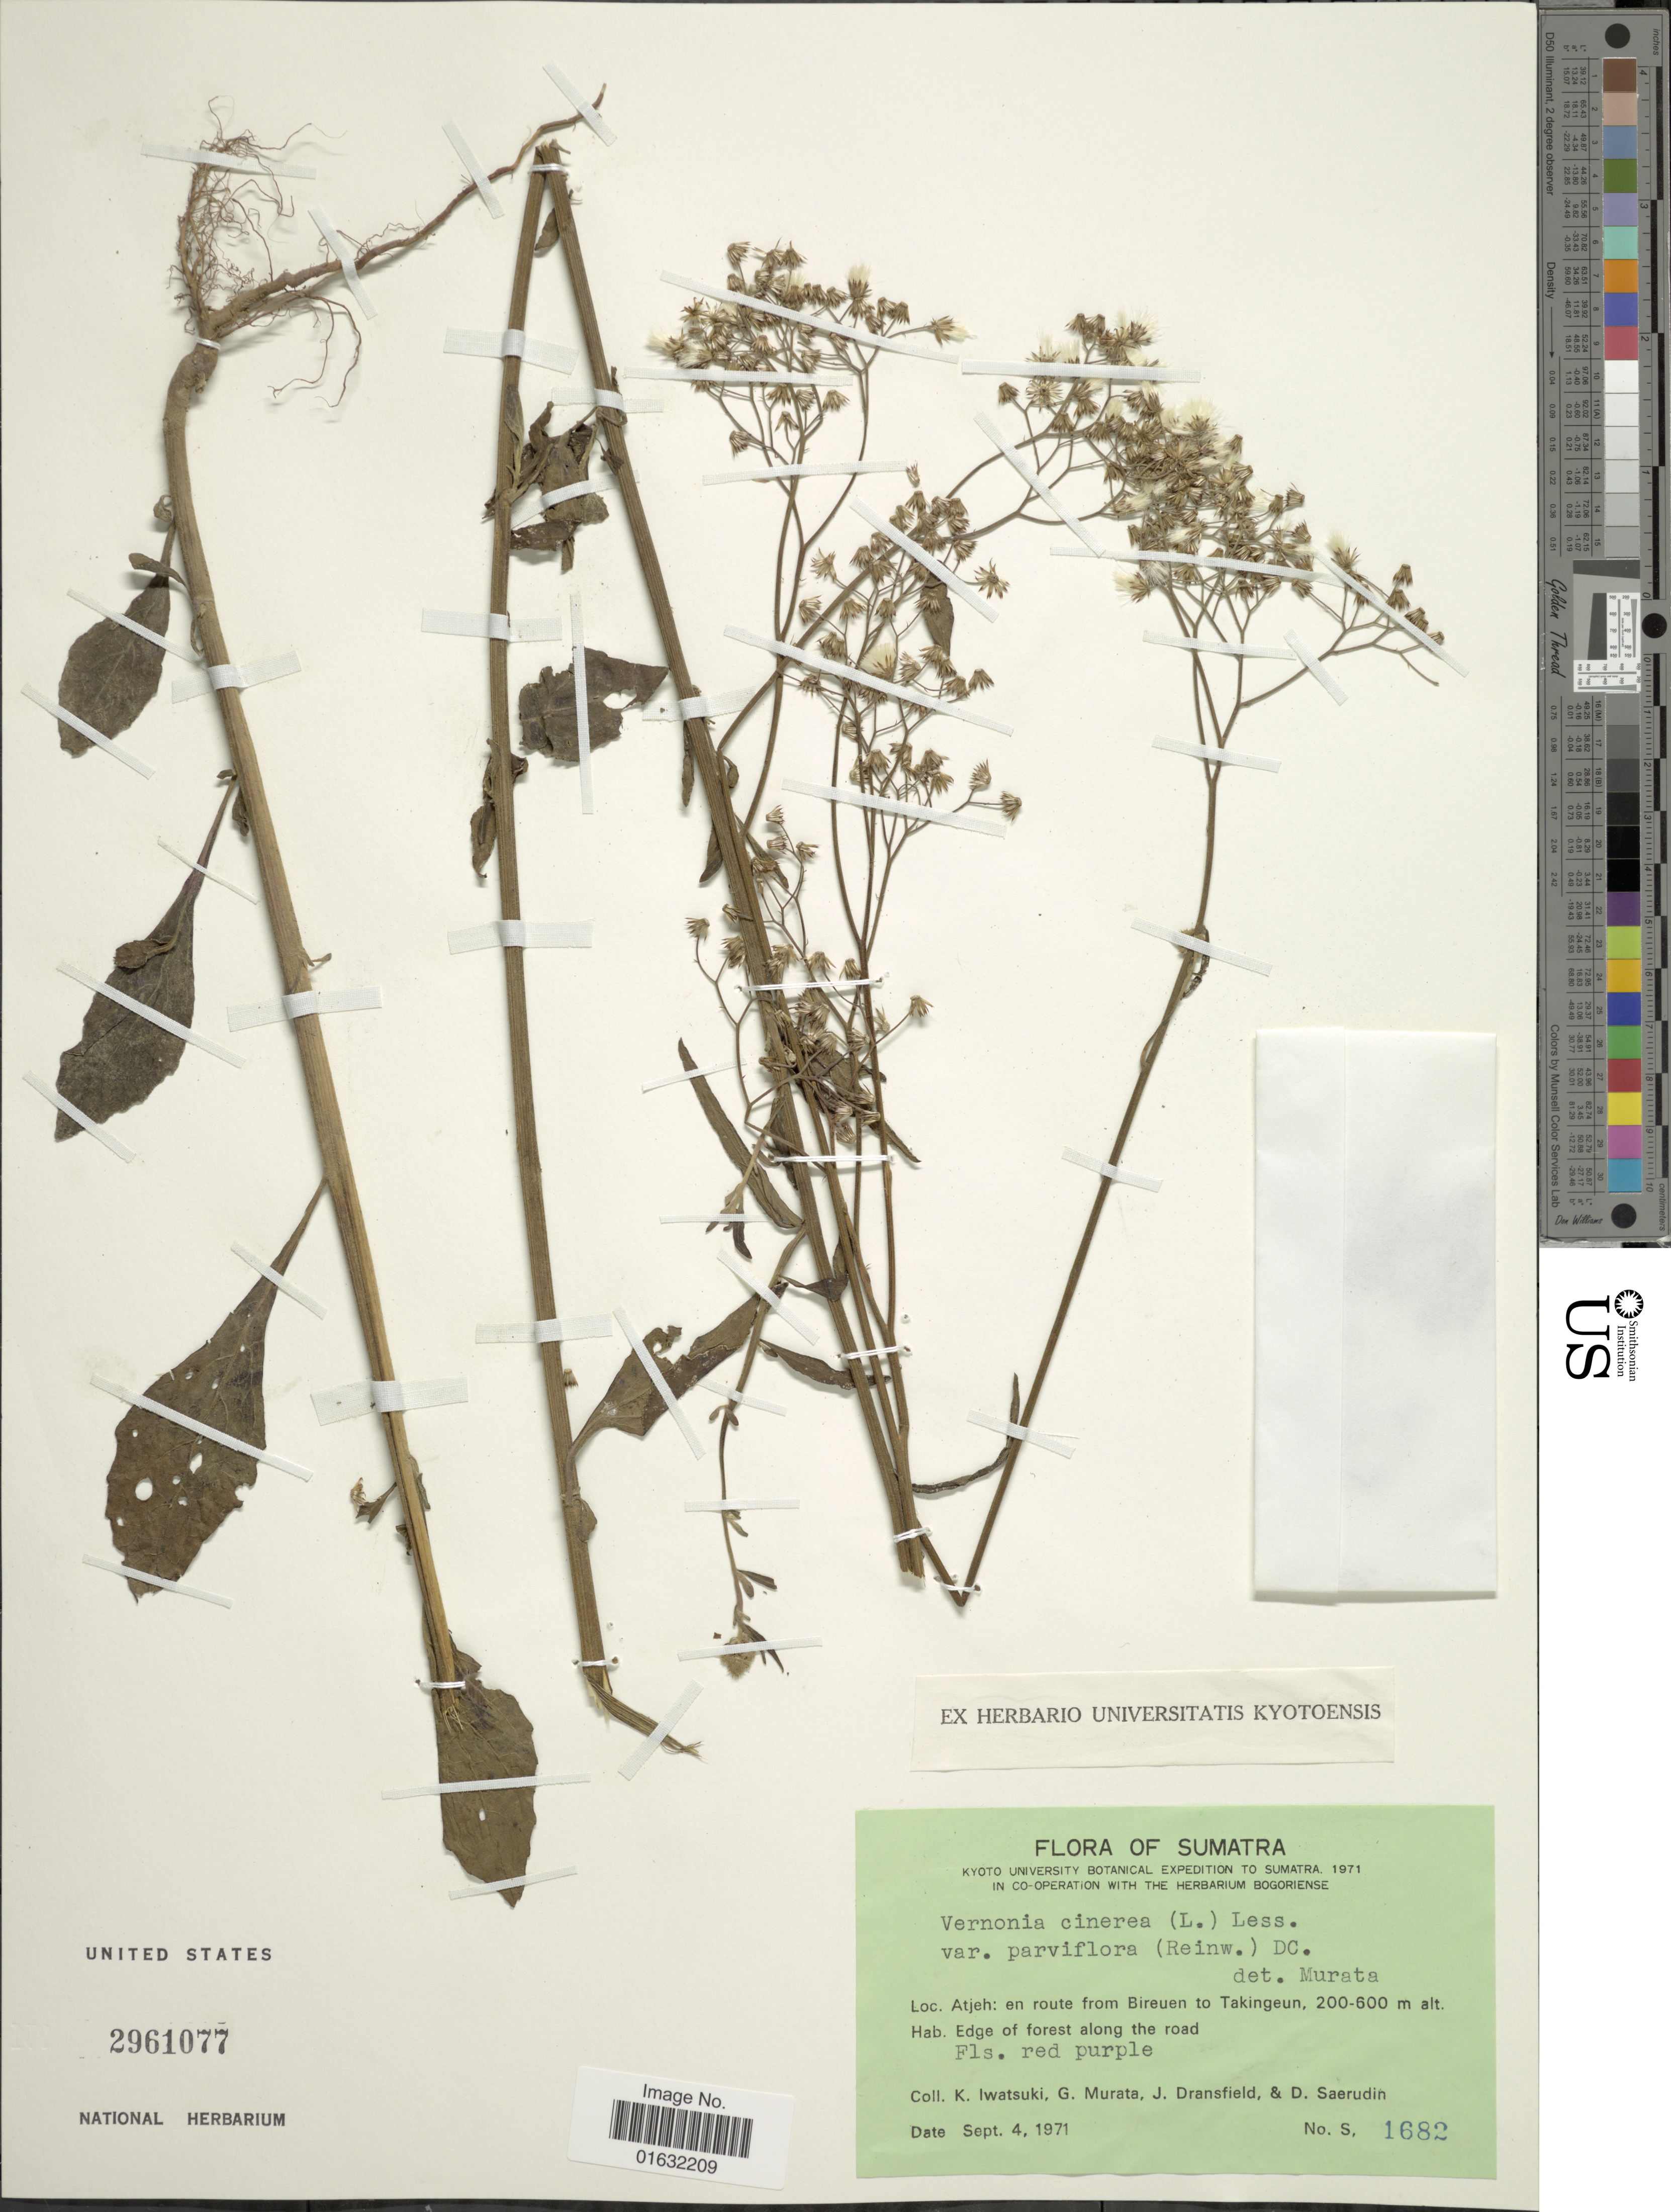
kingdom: Plantae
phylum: Tracheophyta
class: Magnoliopsida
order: Asterales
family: Asteraceae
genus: Cyanthillium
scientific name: Cyanthillium cinereum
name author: (L.) H. Rob.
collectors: K. Iwatsuki, G. Murata, J. Dransfield & D. Saerudin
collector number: S. 1682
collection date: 1971-09-04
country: Indonesia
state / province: Sumatra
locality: Atjeh:en route from Bireuen to Takigeun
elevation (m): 200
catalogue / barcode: US 2961077